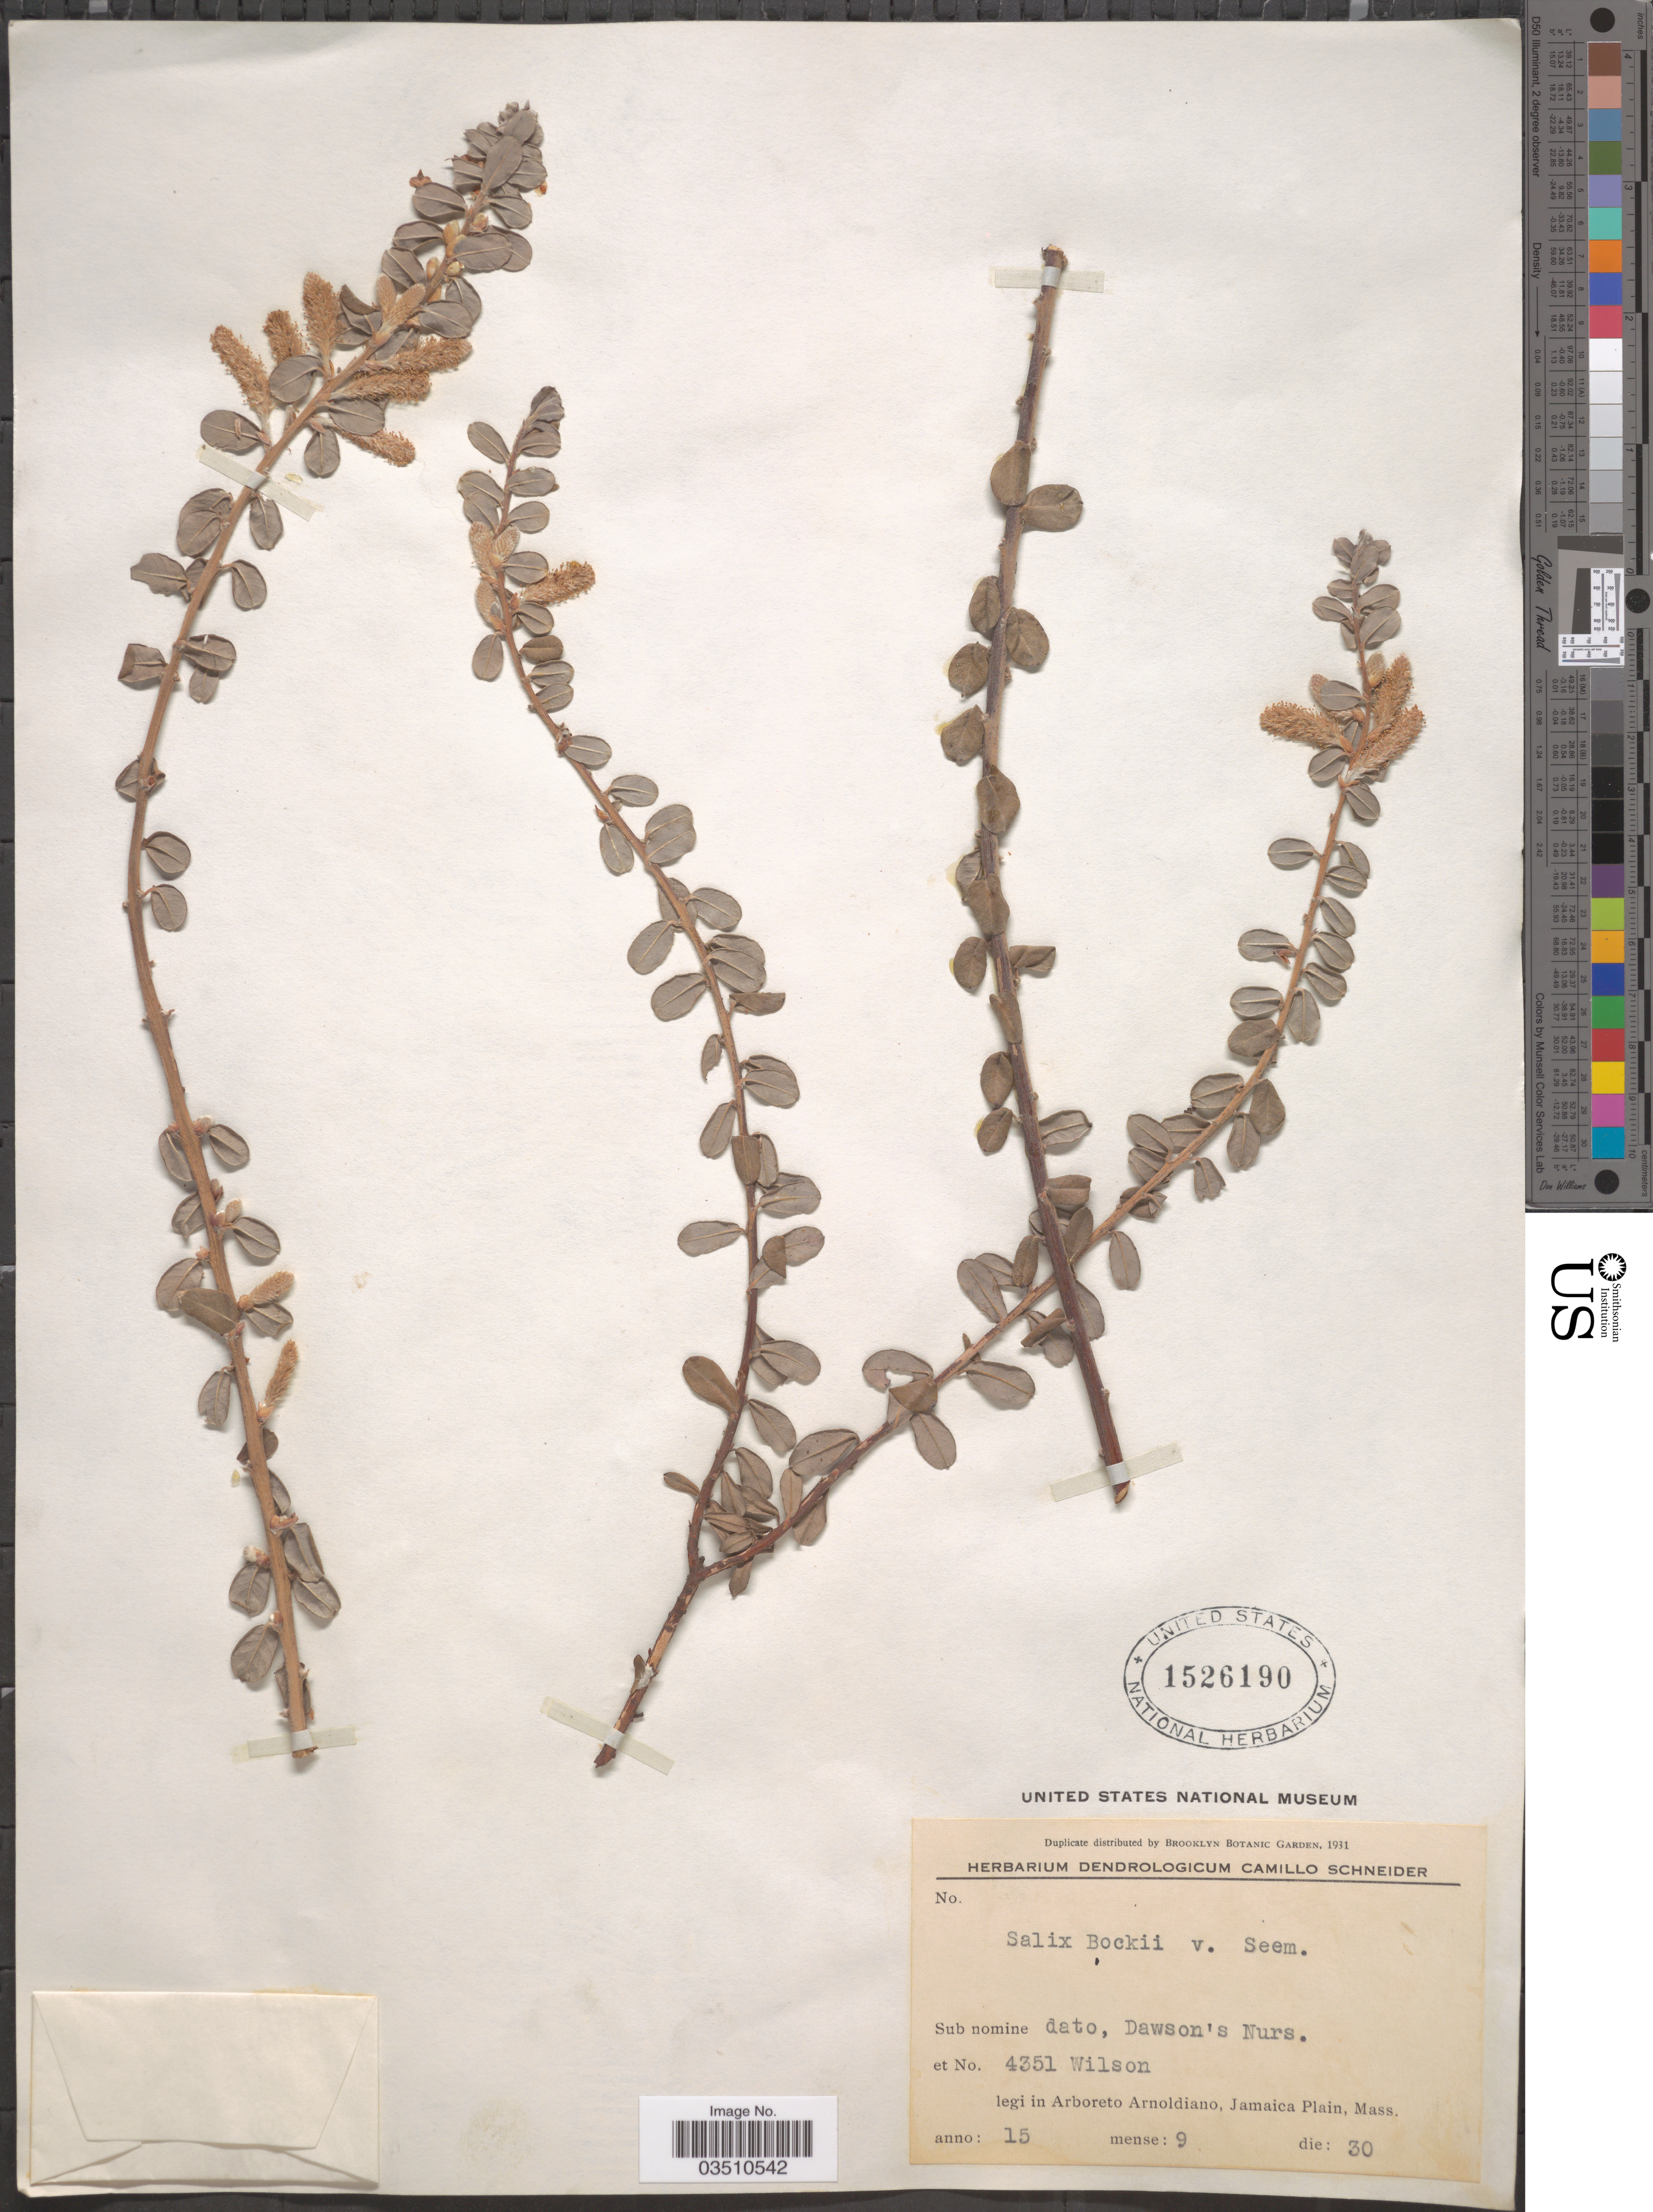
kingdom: Plantae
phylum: Tracheophyta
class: Magnoliopsida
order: Malpighiales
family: Salicaceae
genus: Salix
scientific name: Salix bockii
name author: Seemen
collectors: -- Wilson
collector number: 4351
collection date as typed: Transcribed d/m/y: 30/9/15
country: United States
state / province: Massachusetts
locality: Arboreto Arnoldiano, Jamaica Plain.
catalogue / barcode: US 1526190